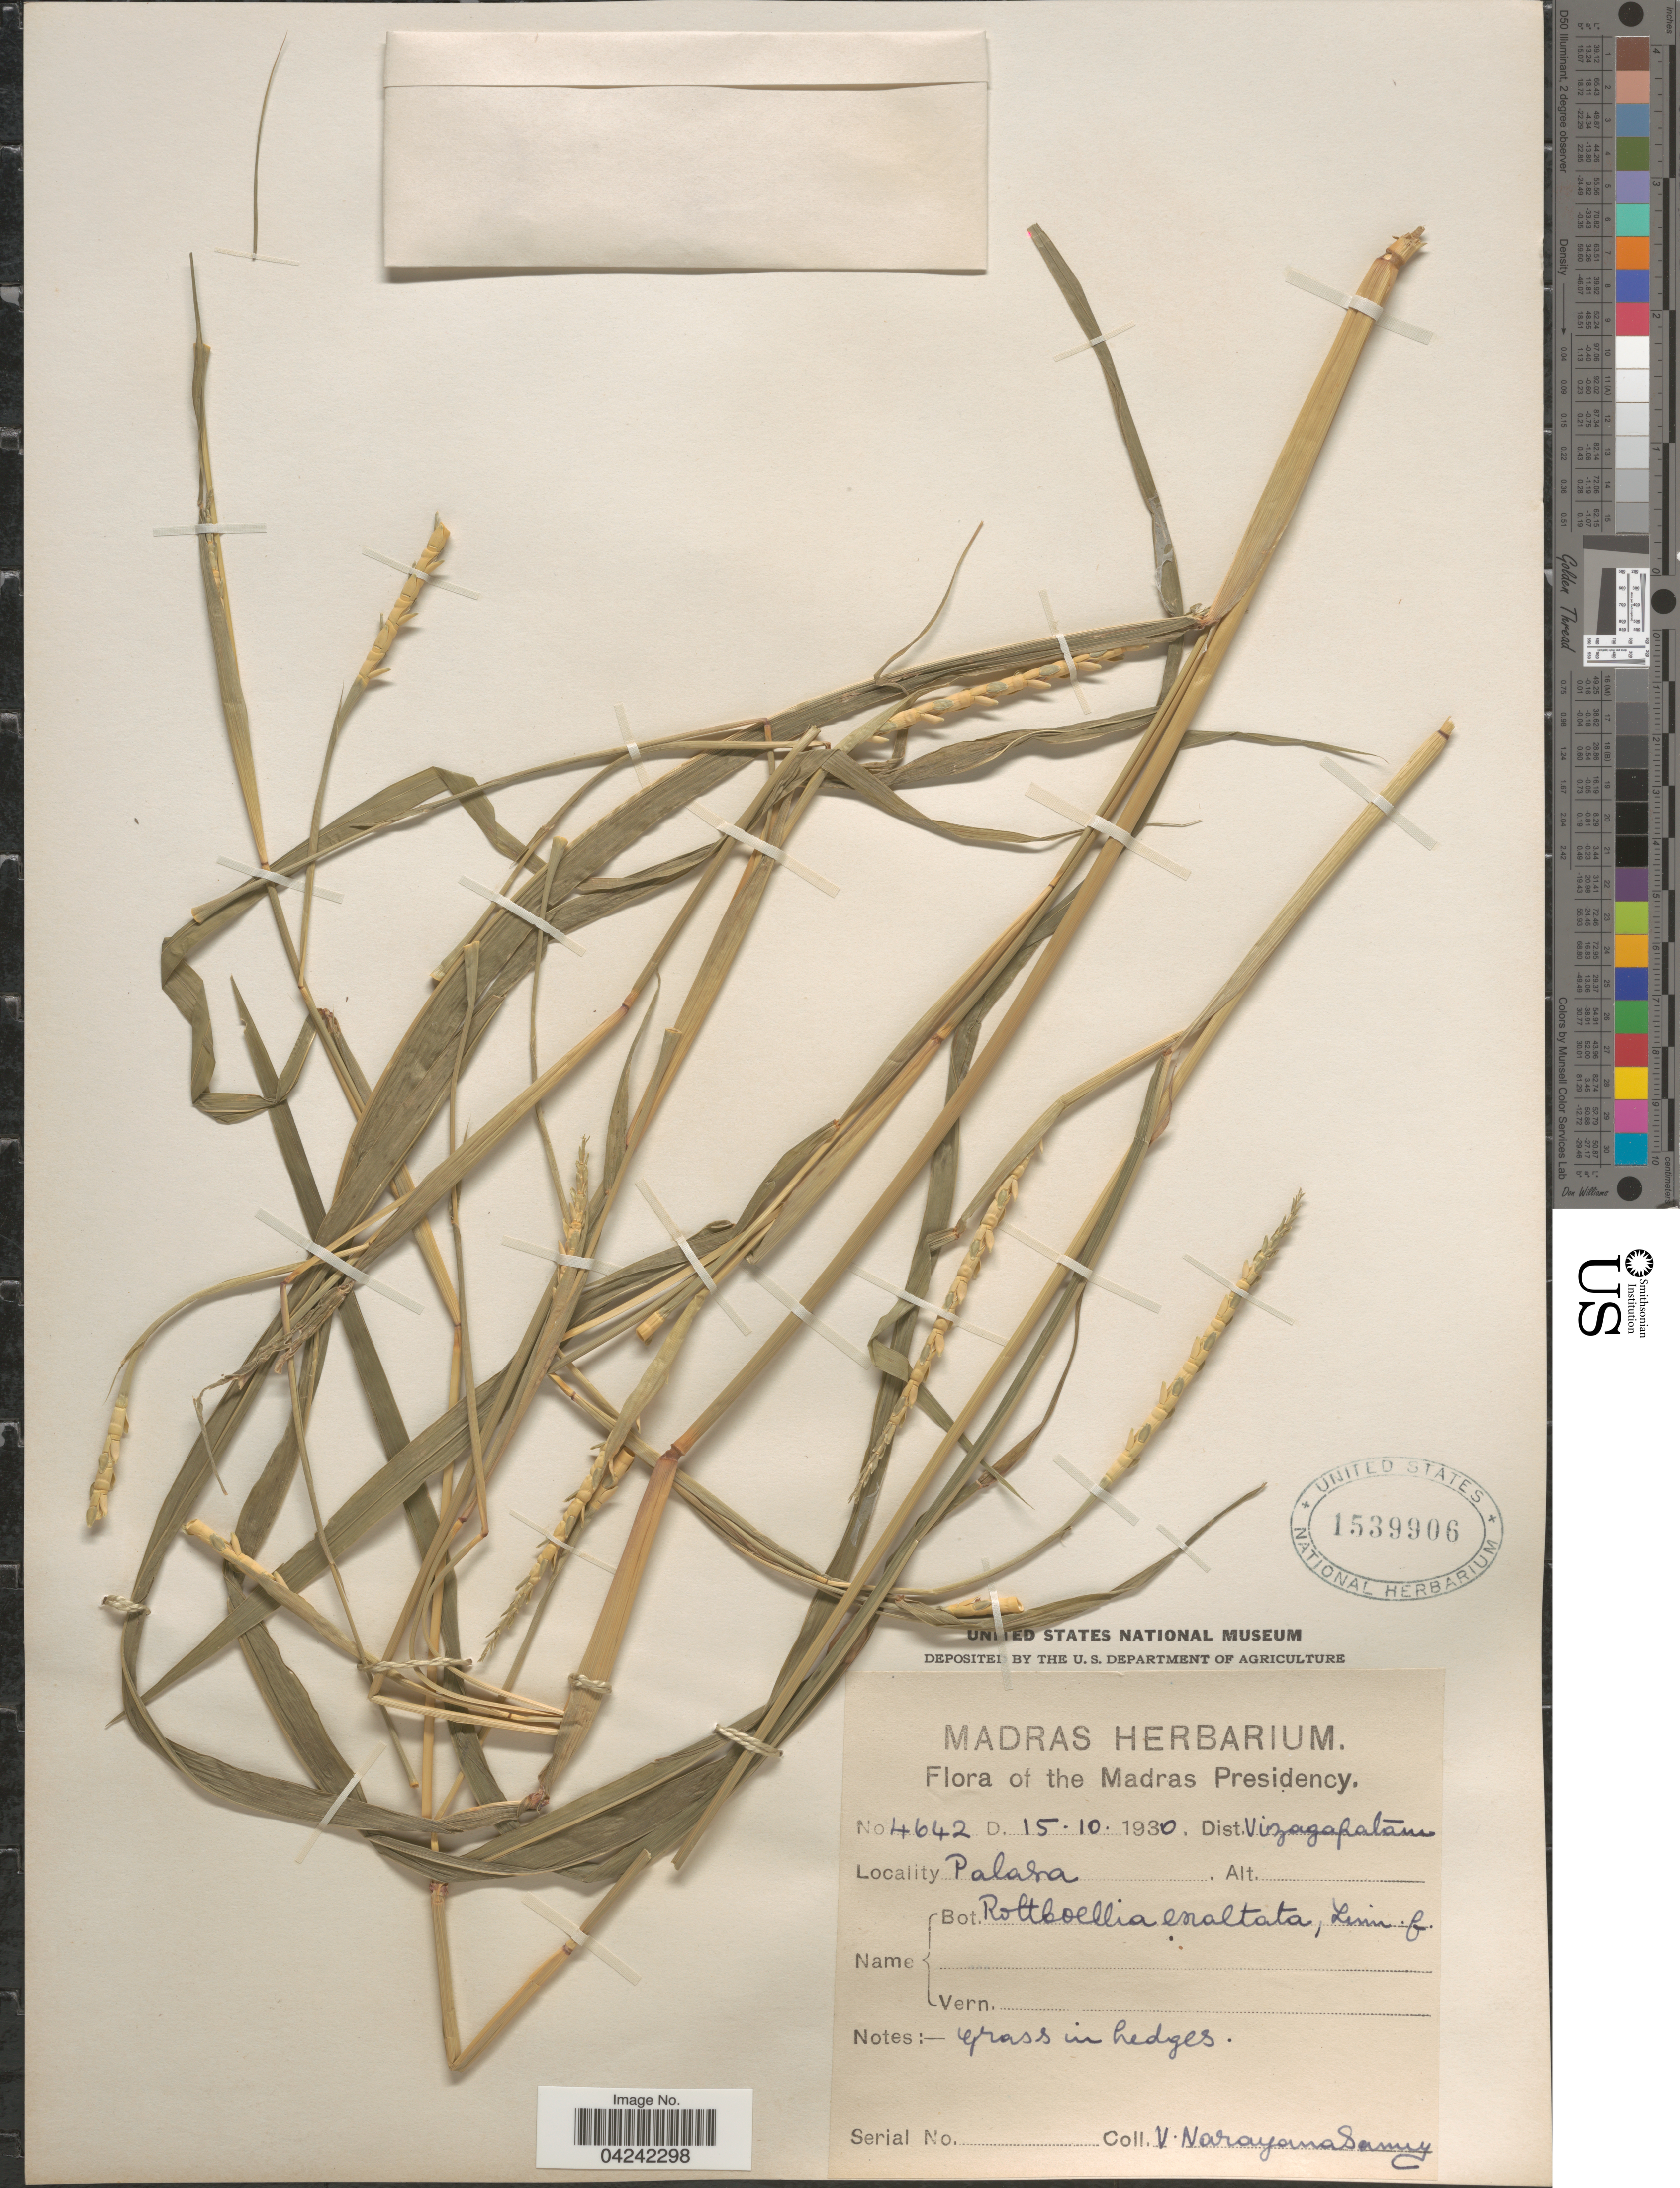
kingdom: Plantae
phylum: Tracheophyta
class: Liliopsida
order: Poales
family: Poaceae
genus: Rottboellia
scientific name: Rottboellia cochinchinensis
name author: (Lour.) Clayton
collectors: V. Narayanaswami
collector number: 4642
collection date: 1930-10-15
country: India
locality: The Madras Presidency. Dist. Vizagapatam. Palasa.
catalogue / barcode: US 1539906